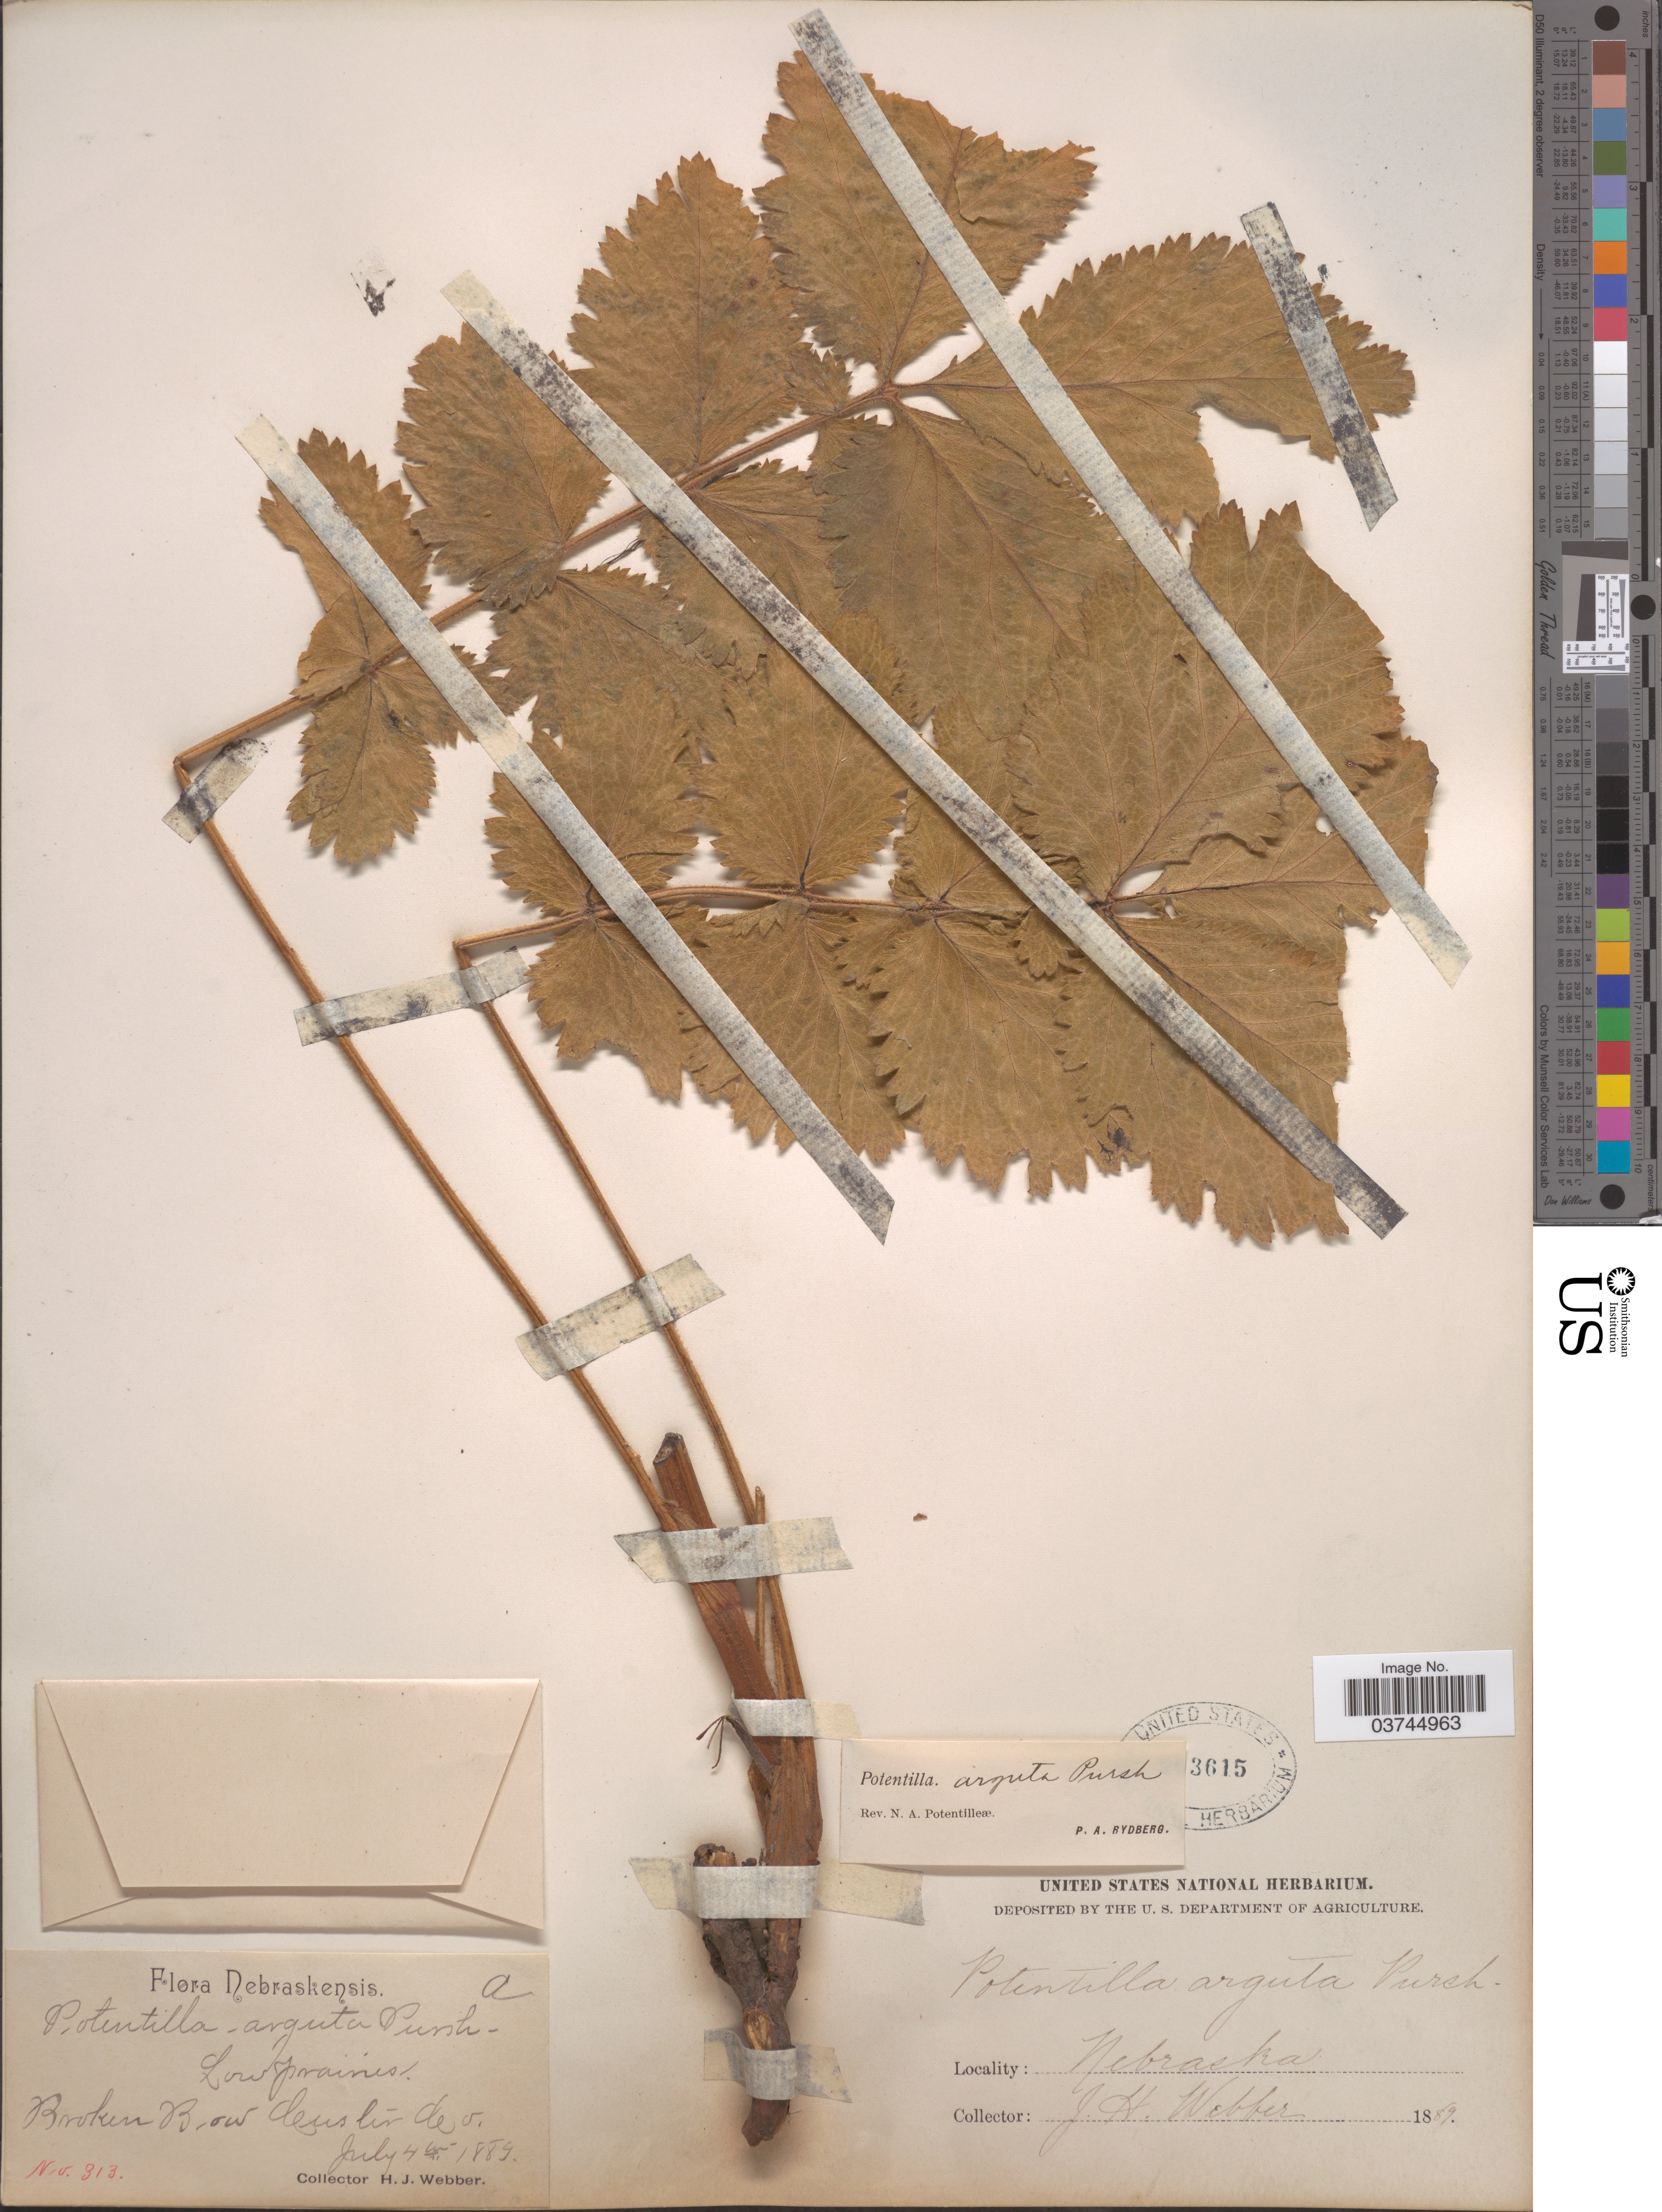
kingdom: Plantae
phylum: Tracheophyta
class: Magnoliopsida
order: Rosales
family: Rosaceae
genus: Drymocallis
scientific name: Drymocallis arguta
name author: (Pursh) Rydb.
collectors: H. Webber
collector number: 313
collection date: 1889-07-04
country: United States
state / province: Nebraska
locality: Broken Bow Custer Co.